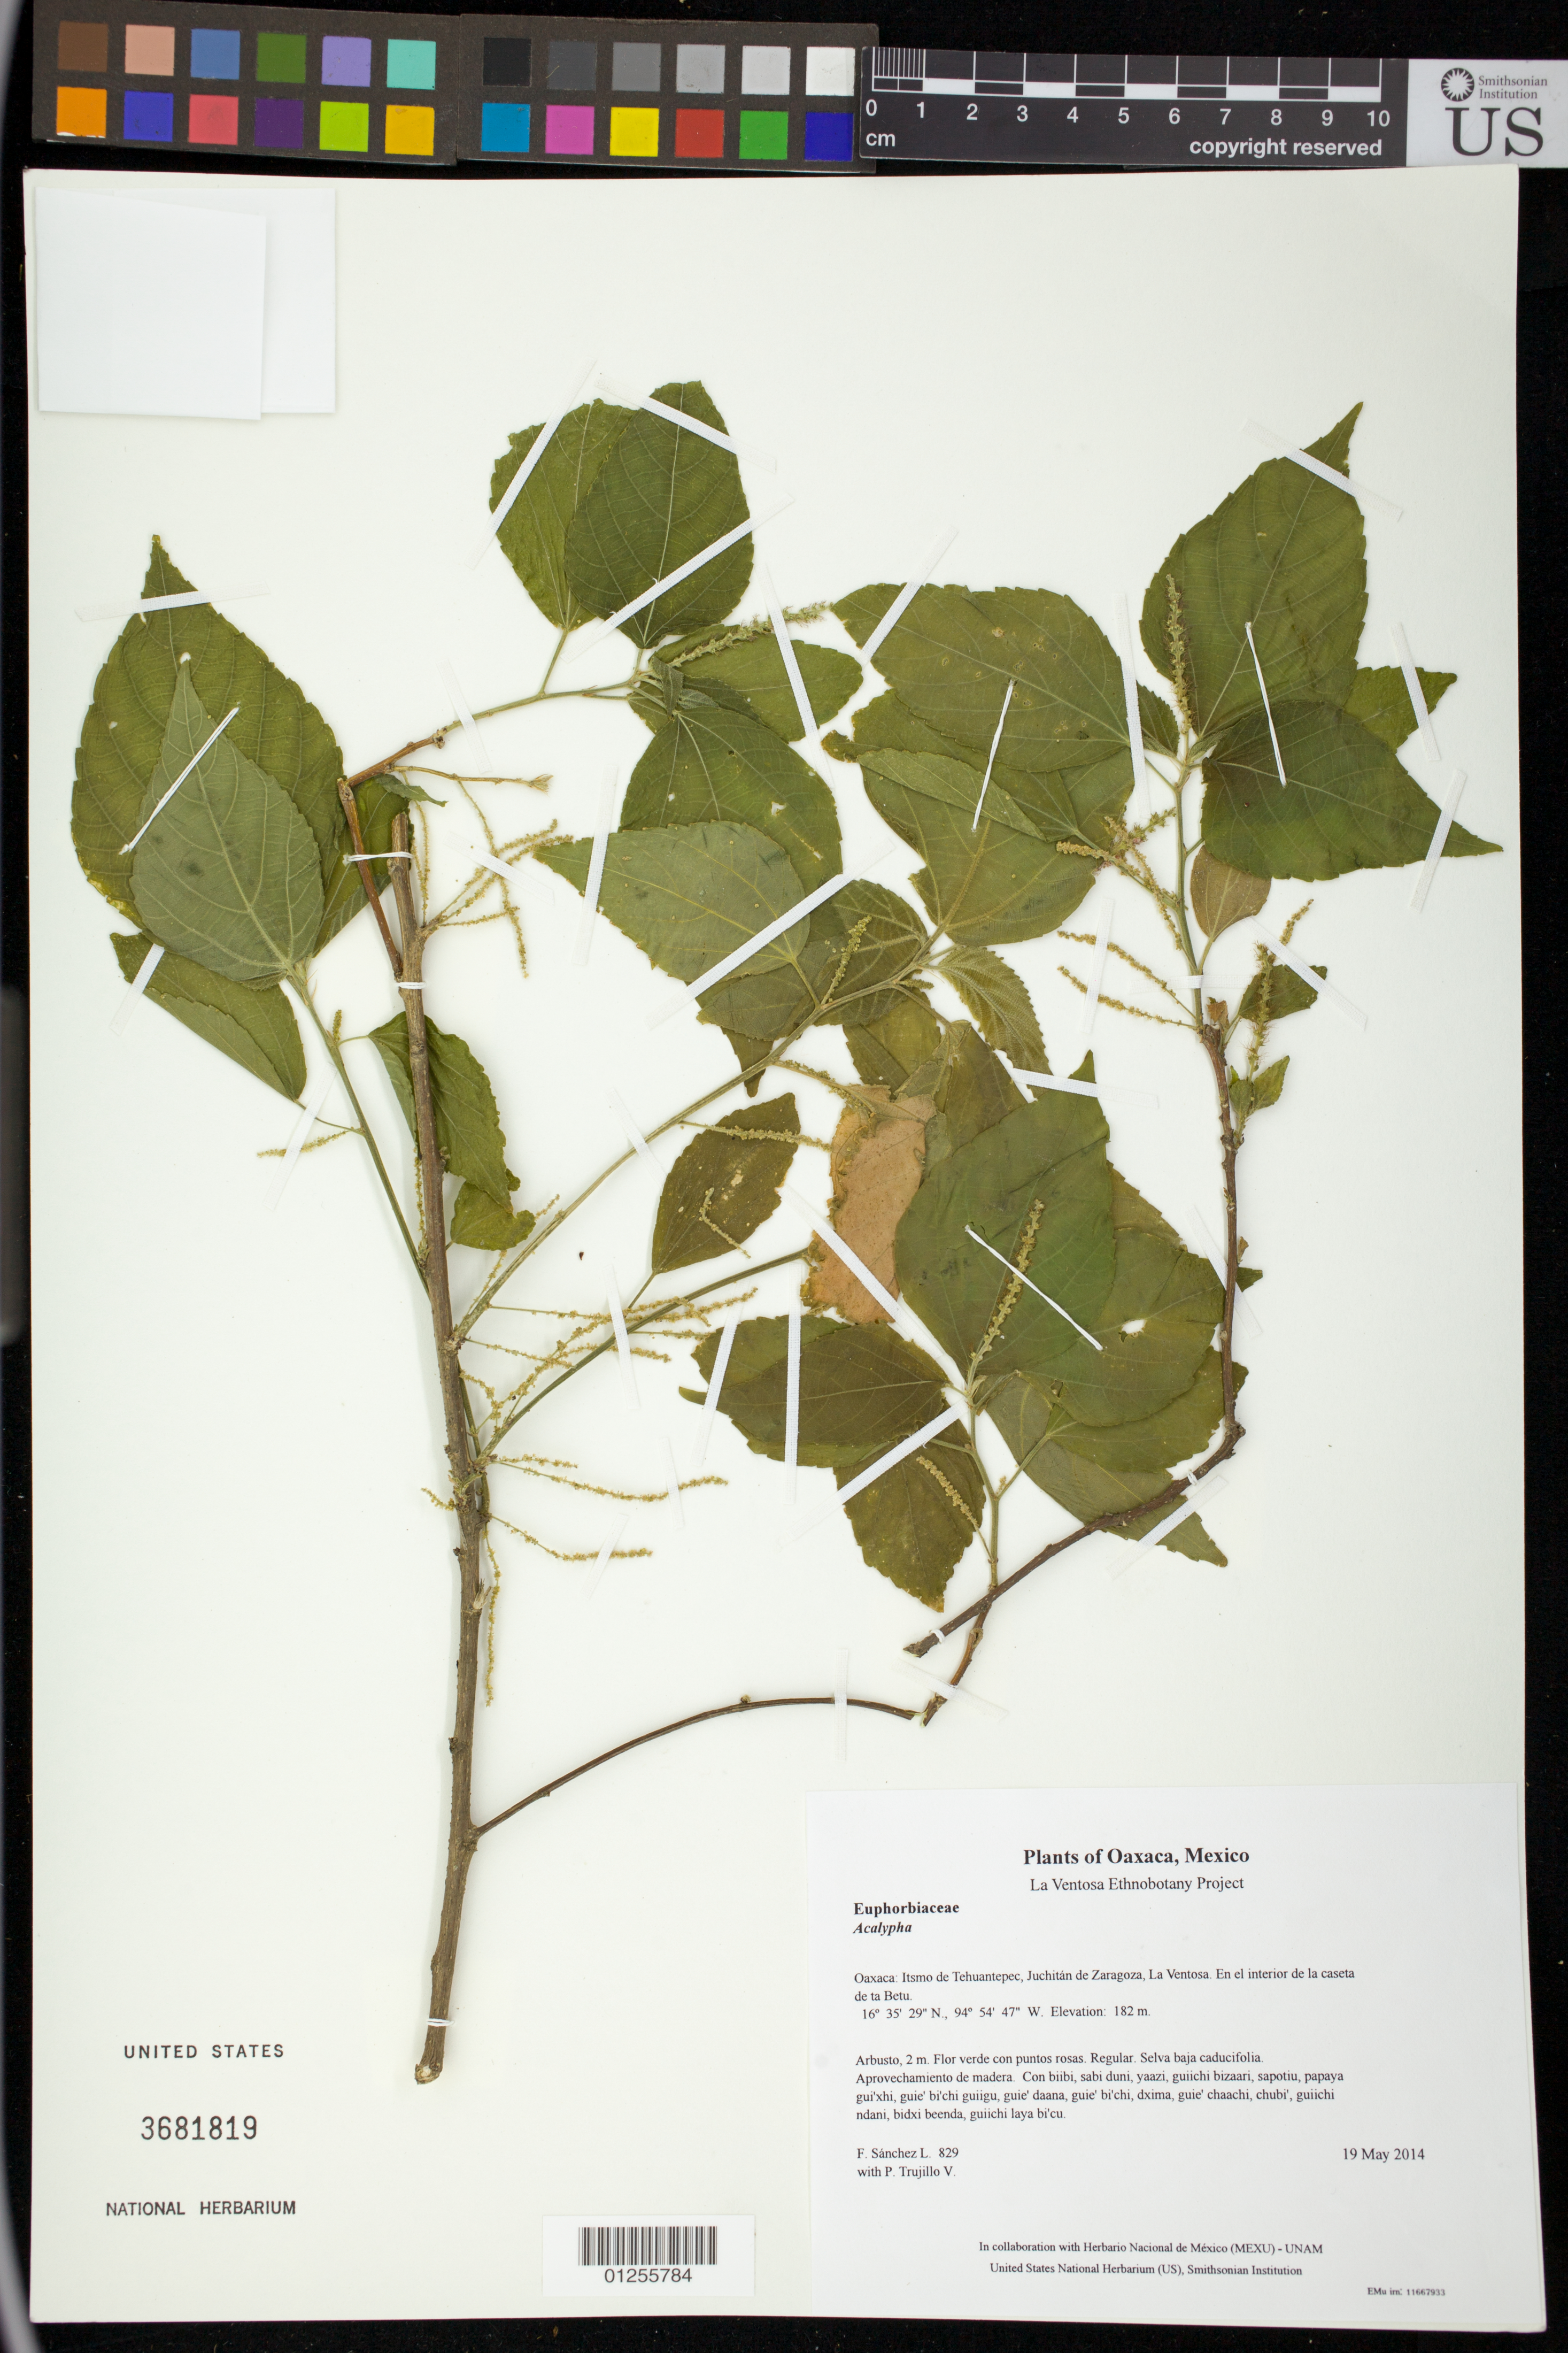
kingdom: Plantae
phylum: Tracheophyta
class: Magnoliopsida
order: Malpighiales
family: Euphorbiaceae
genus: Acalypha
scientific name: Acalypha schiedeana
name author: Schltdl.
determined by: Martínez Gordillo, M.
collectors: F. Sánchez L. & P. Trujillo V.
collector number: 829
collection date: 2014-05-19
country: Mexico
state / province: Oaxaca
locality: Itsmo de Tehuantepec, Juchitán de Zaragoza, La Ventosa. En el interior de la caseta de ta Betu.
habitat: Selva baja caducifolia. Aprovechamiento de madera.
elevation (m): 182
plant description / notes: JEBOT, MEXU, SERO, US; Yaga bandaga. 2 m. Guie' naga' ne punta rosadu. Nuu.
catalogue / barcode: US 3681819